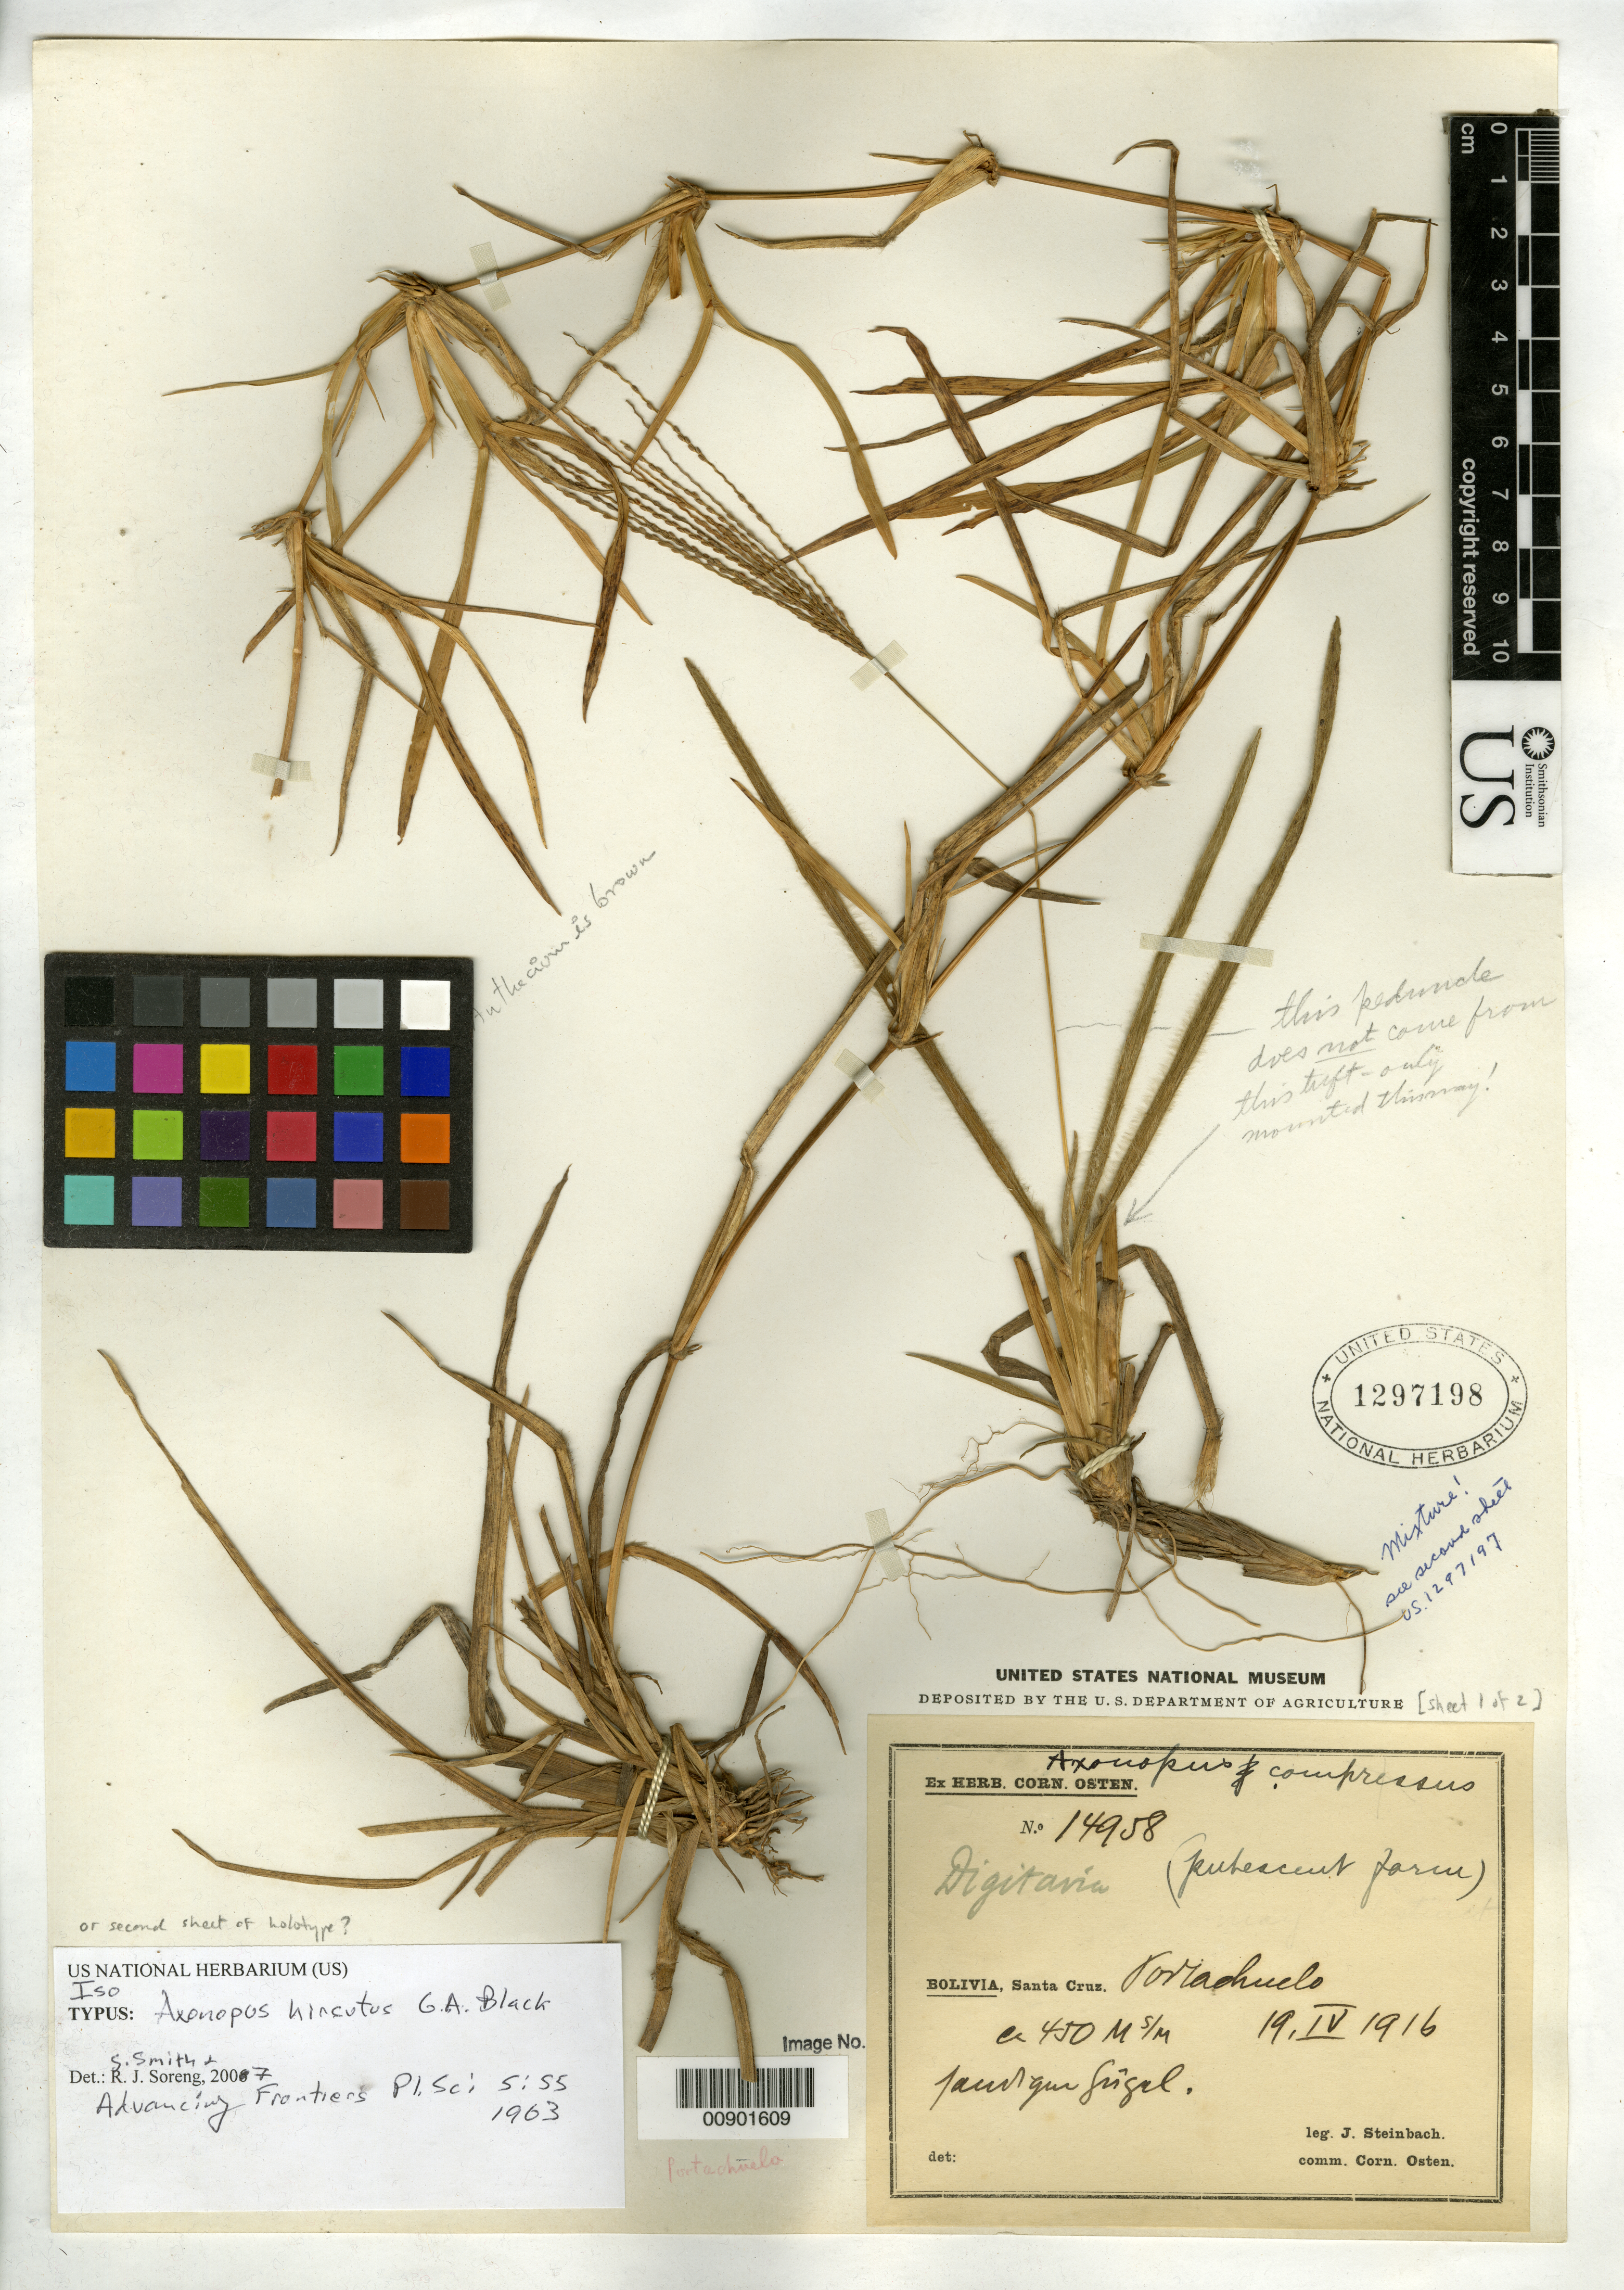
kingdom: Plantae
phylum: Tracheophyta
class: Liliopsida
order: Poales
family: Poaceae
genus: Axonopus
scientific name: Axonopus hirsutus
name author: G.A. Black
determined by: Smith, S. F.; Soreng, R. J.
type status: Holotype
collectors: J. Steinbach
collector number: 14958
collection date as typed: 19 Apr 1916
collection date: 1916-04-19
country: Bolivia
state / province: Santa Cruz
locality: Santa Cruz; Portachuelo.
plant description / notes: Protologue cites collection number as "14598", apparently an error for 14958. Protologue cites holotype (and no isotype) at US; 2 sheets found at US, neither annotated by author as holotype. Holotype and isotype, or holotype mounted on 2 sheets?; With other US sheet (1297197) appears to be a single specimen mounted on 2 sheets, but this sheet is annotated as isotype and other sheet as holotype by Smith & Soreng.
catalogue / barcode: US 1297198